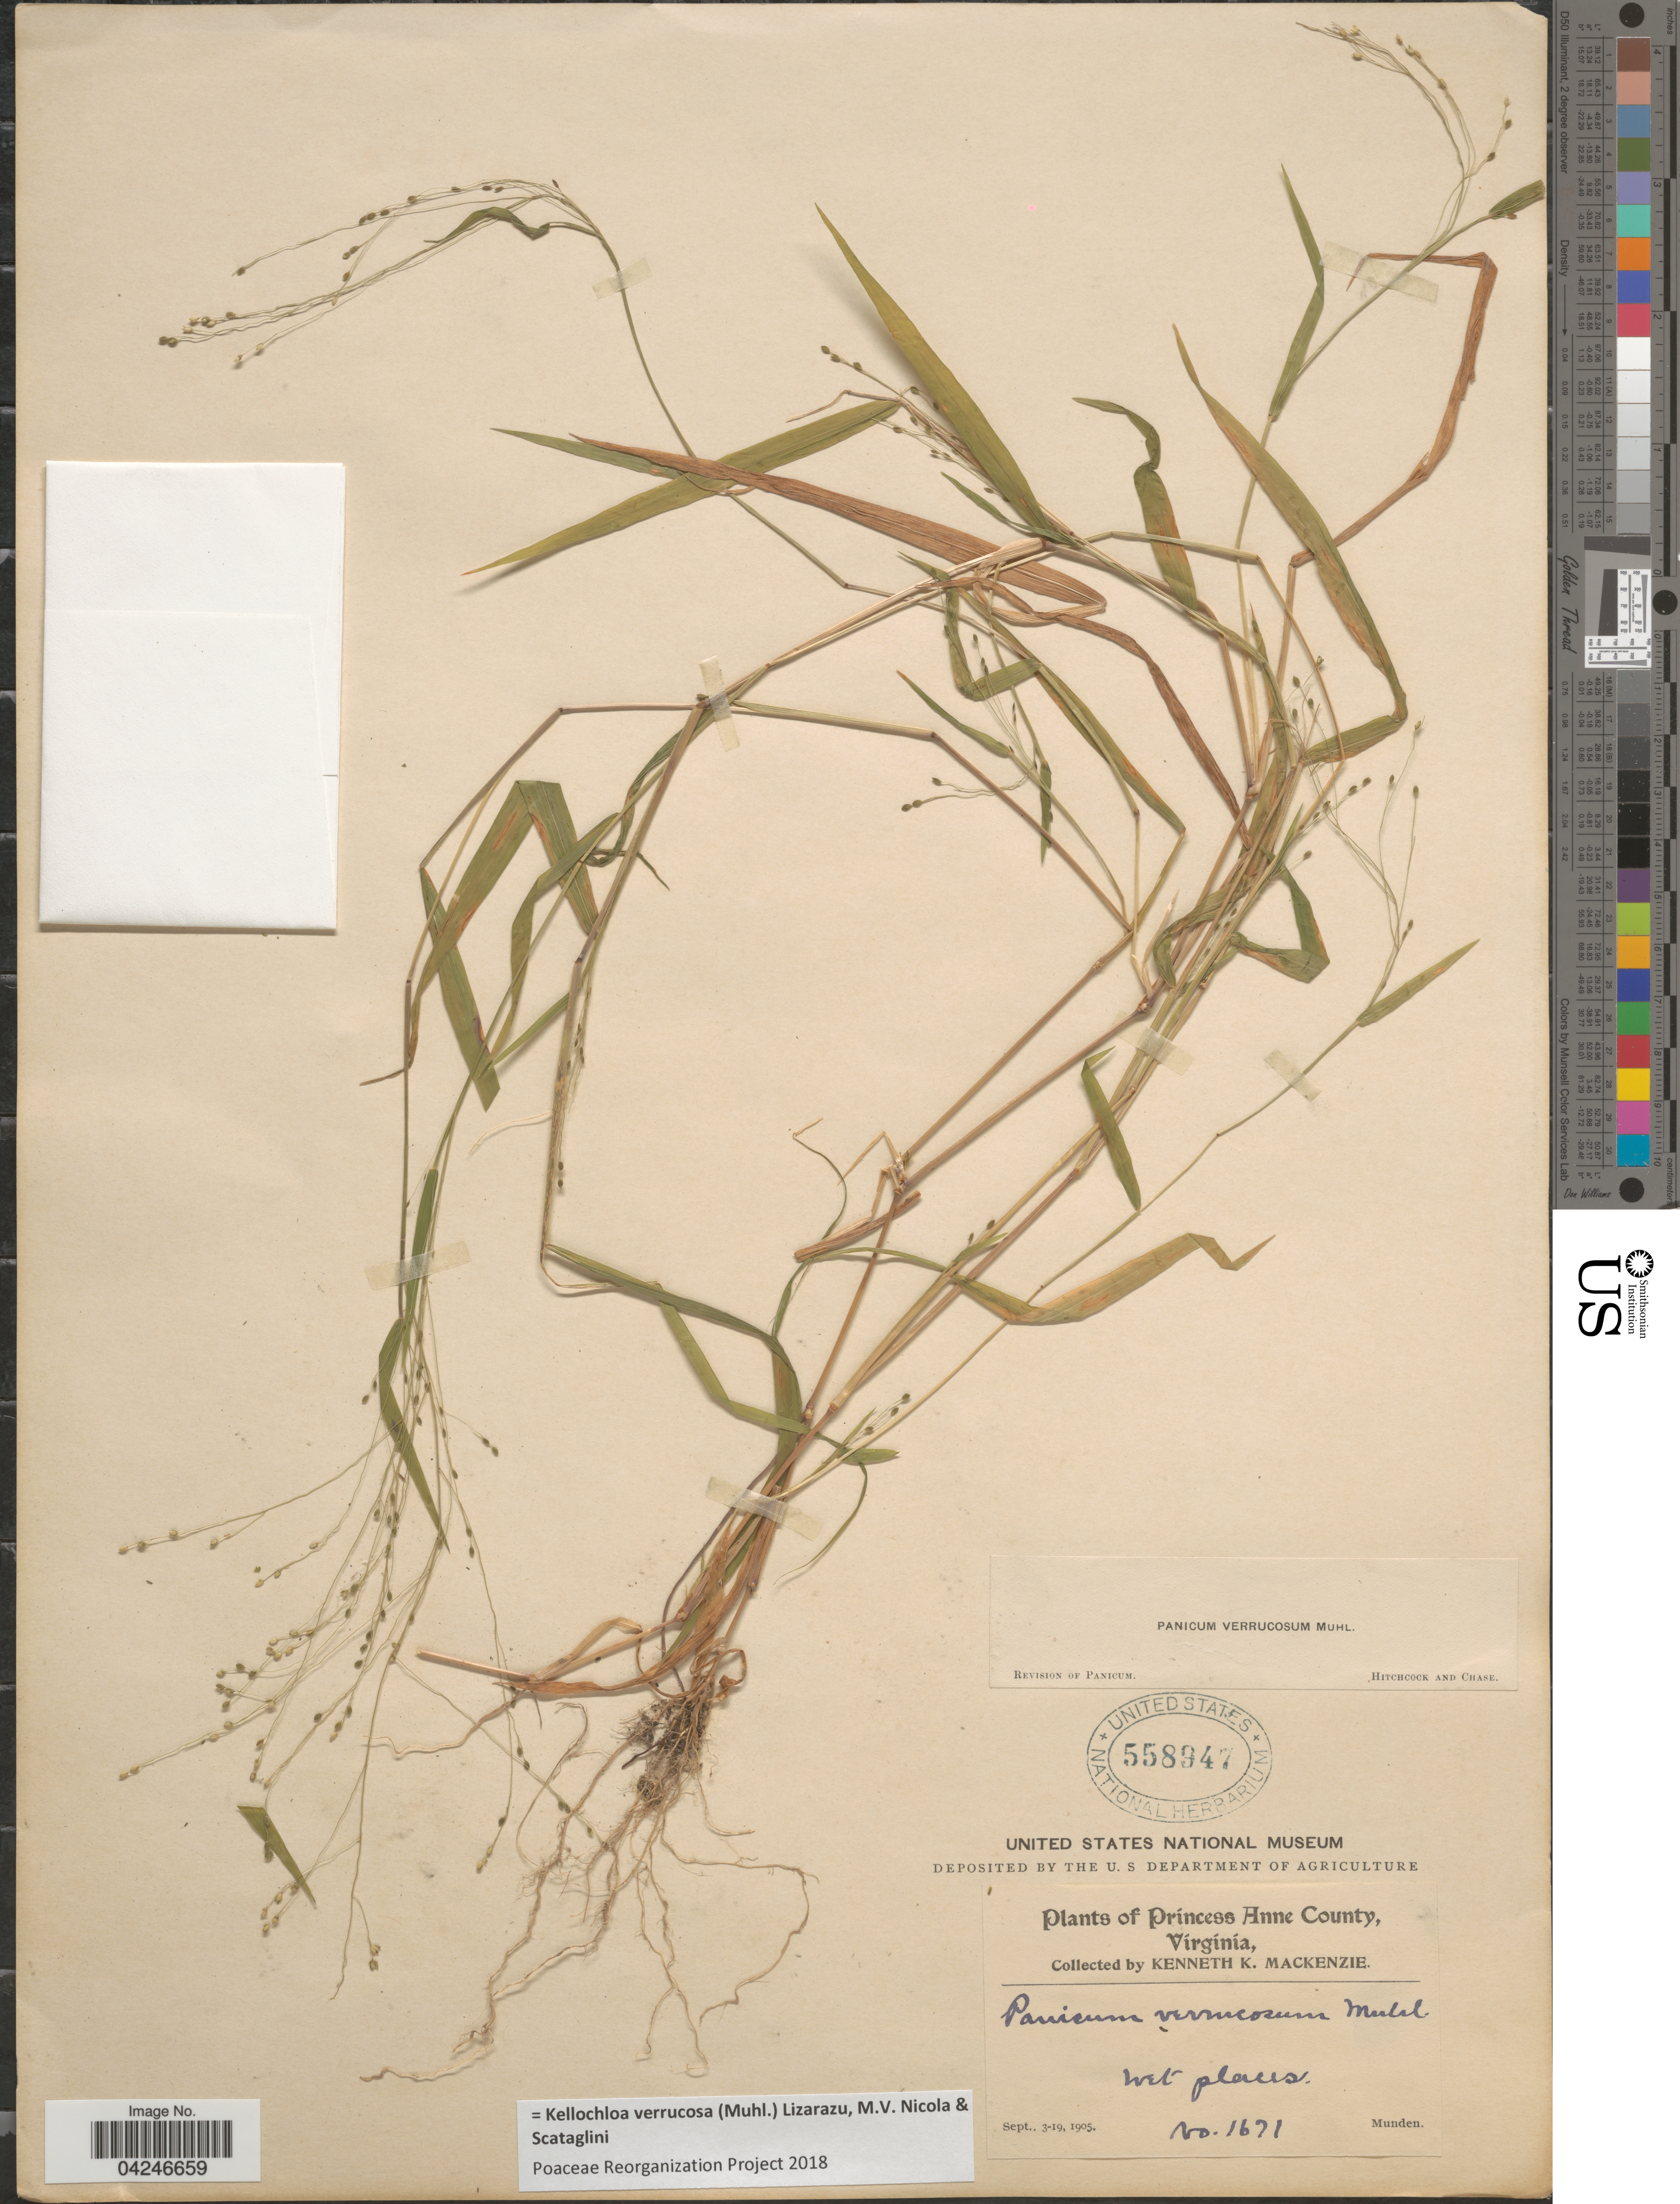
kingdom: Plantae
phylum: Tracheophyta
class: Liliopsida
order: Poales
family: Poaceae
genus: Kellochloa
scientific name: Kellochloa verrucosa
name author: (Muhl.) Lizarazu et al.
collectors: K. K. Mackenzie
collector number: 1671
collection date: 1905-09-03/1905-09-19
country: United States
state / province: Virginia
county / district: City of Virginia Beach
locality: Princess Anne (=historic county name)County. Munden.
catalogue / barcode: US 558947